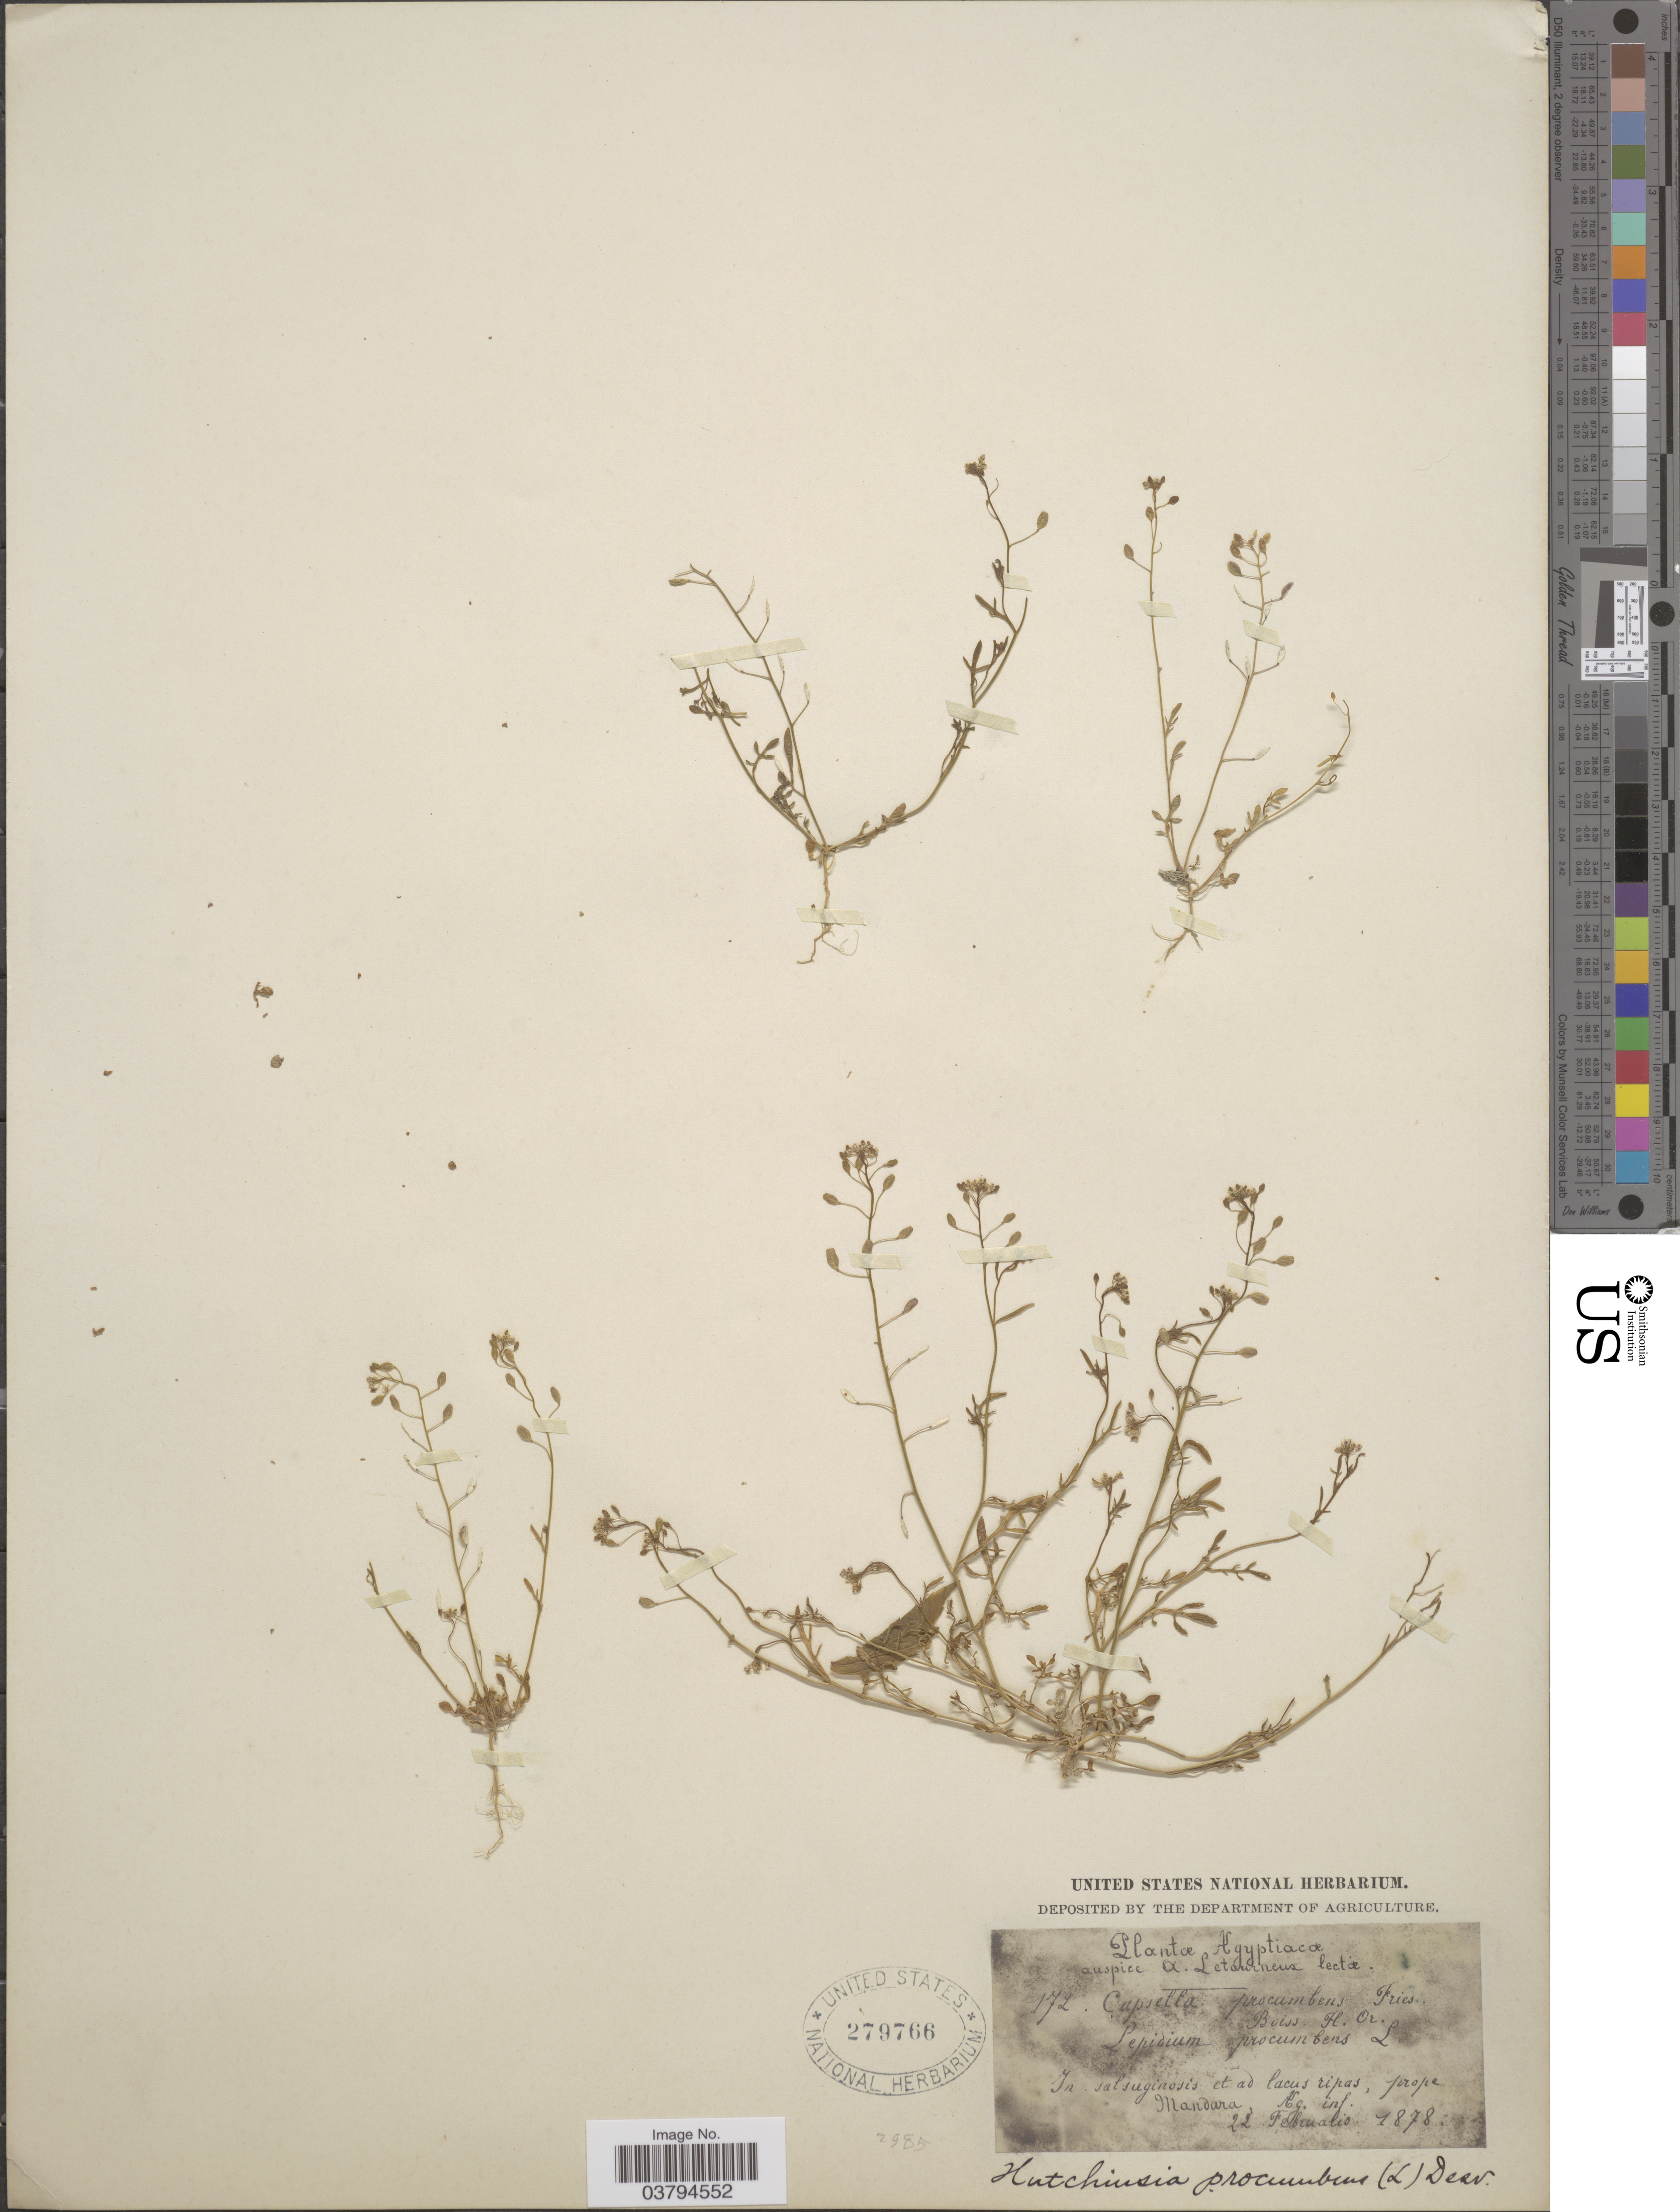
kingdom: Plantae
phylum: Tracheophyta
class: Magnoliopsida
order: Brassicales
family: Brassicaceae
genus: Hutchinsia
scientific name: Hutchinsia procumbens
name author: (L.) Desv.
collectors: A. Letourneux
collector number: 172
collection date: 1878-02-22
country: Egypt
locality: Agyptiacae. prope Mandara.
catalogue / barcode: US 279766